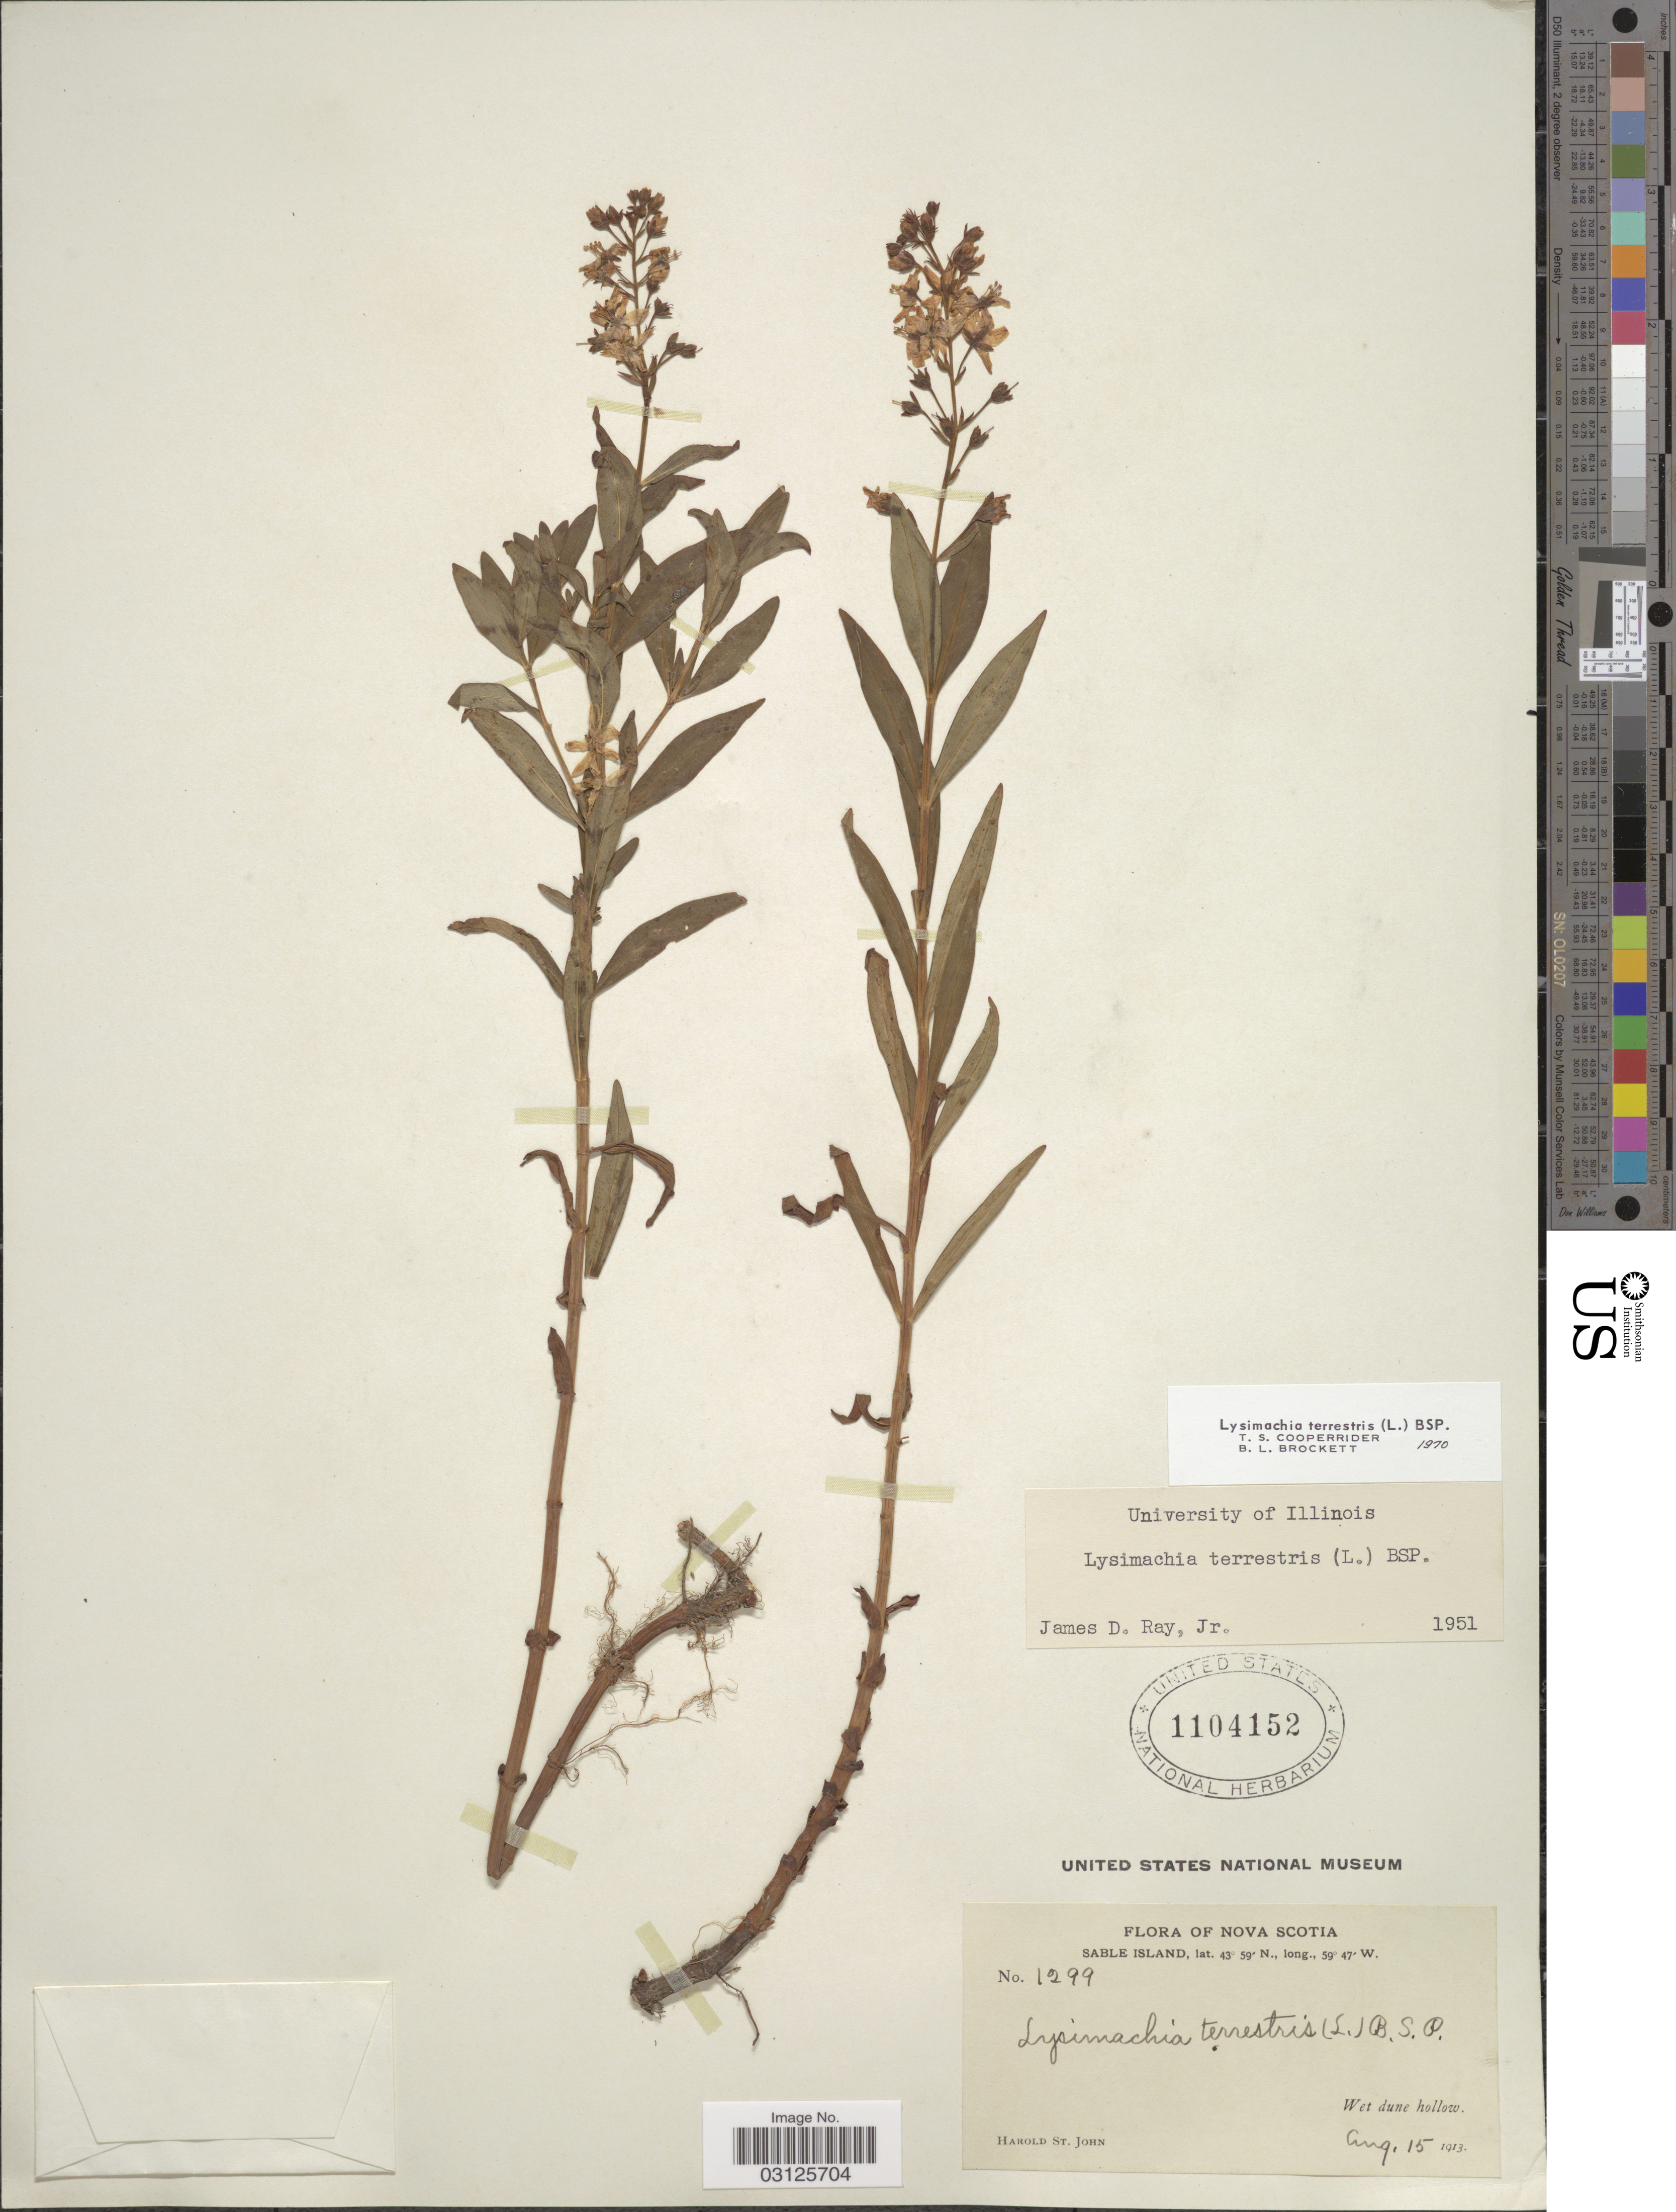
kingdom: Plantae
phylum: Tracheophyta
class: Magnoliopsida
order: Ericales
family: Primulaceae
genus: Lysimachia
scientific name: Lysimachia terrestris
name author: (L.) Britton, Stearns & Poggenb.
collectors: H. St. John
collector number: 1299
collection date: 1913-08-15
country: Canada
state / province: Nova Scotia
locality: Sable Island.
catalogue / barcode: US 1104152